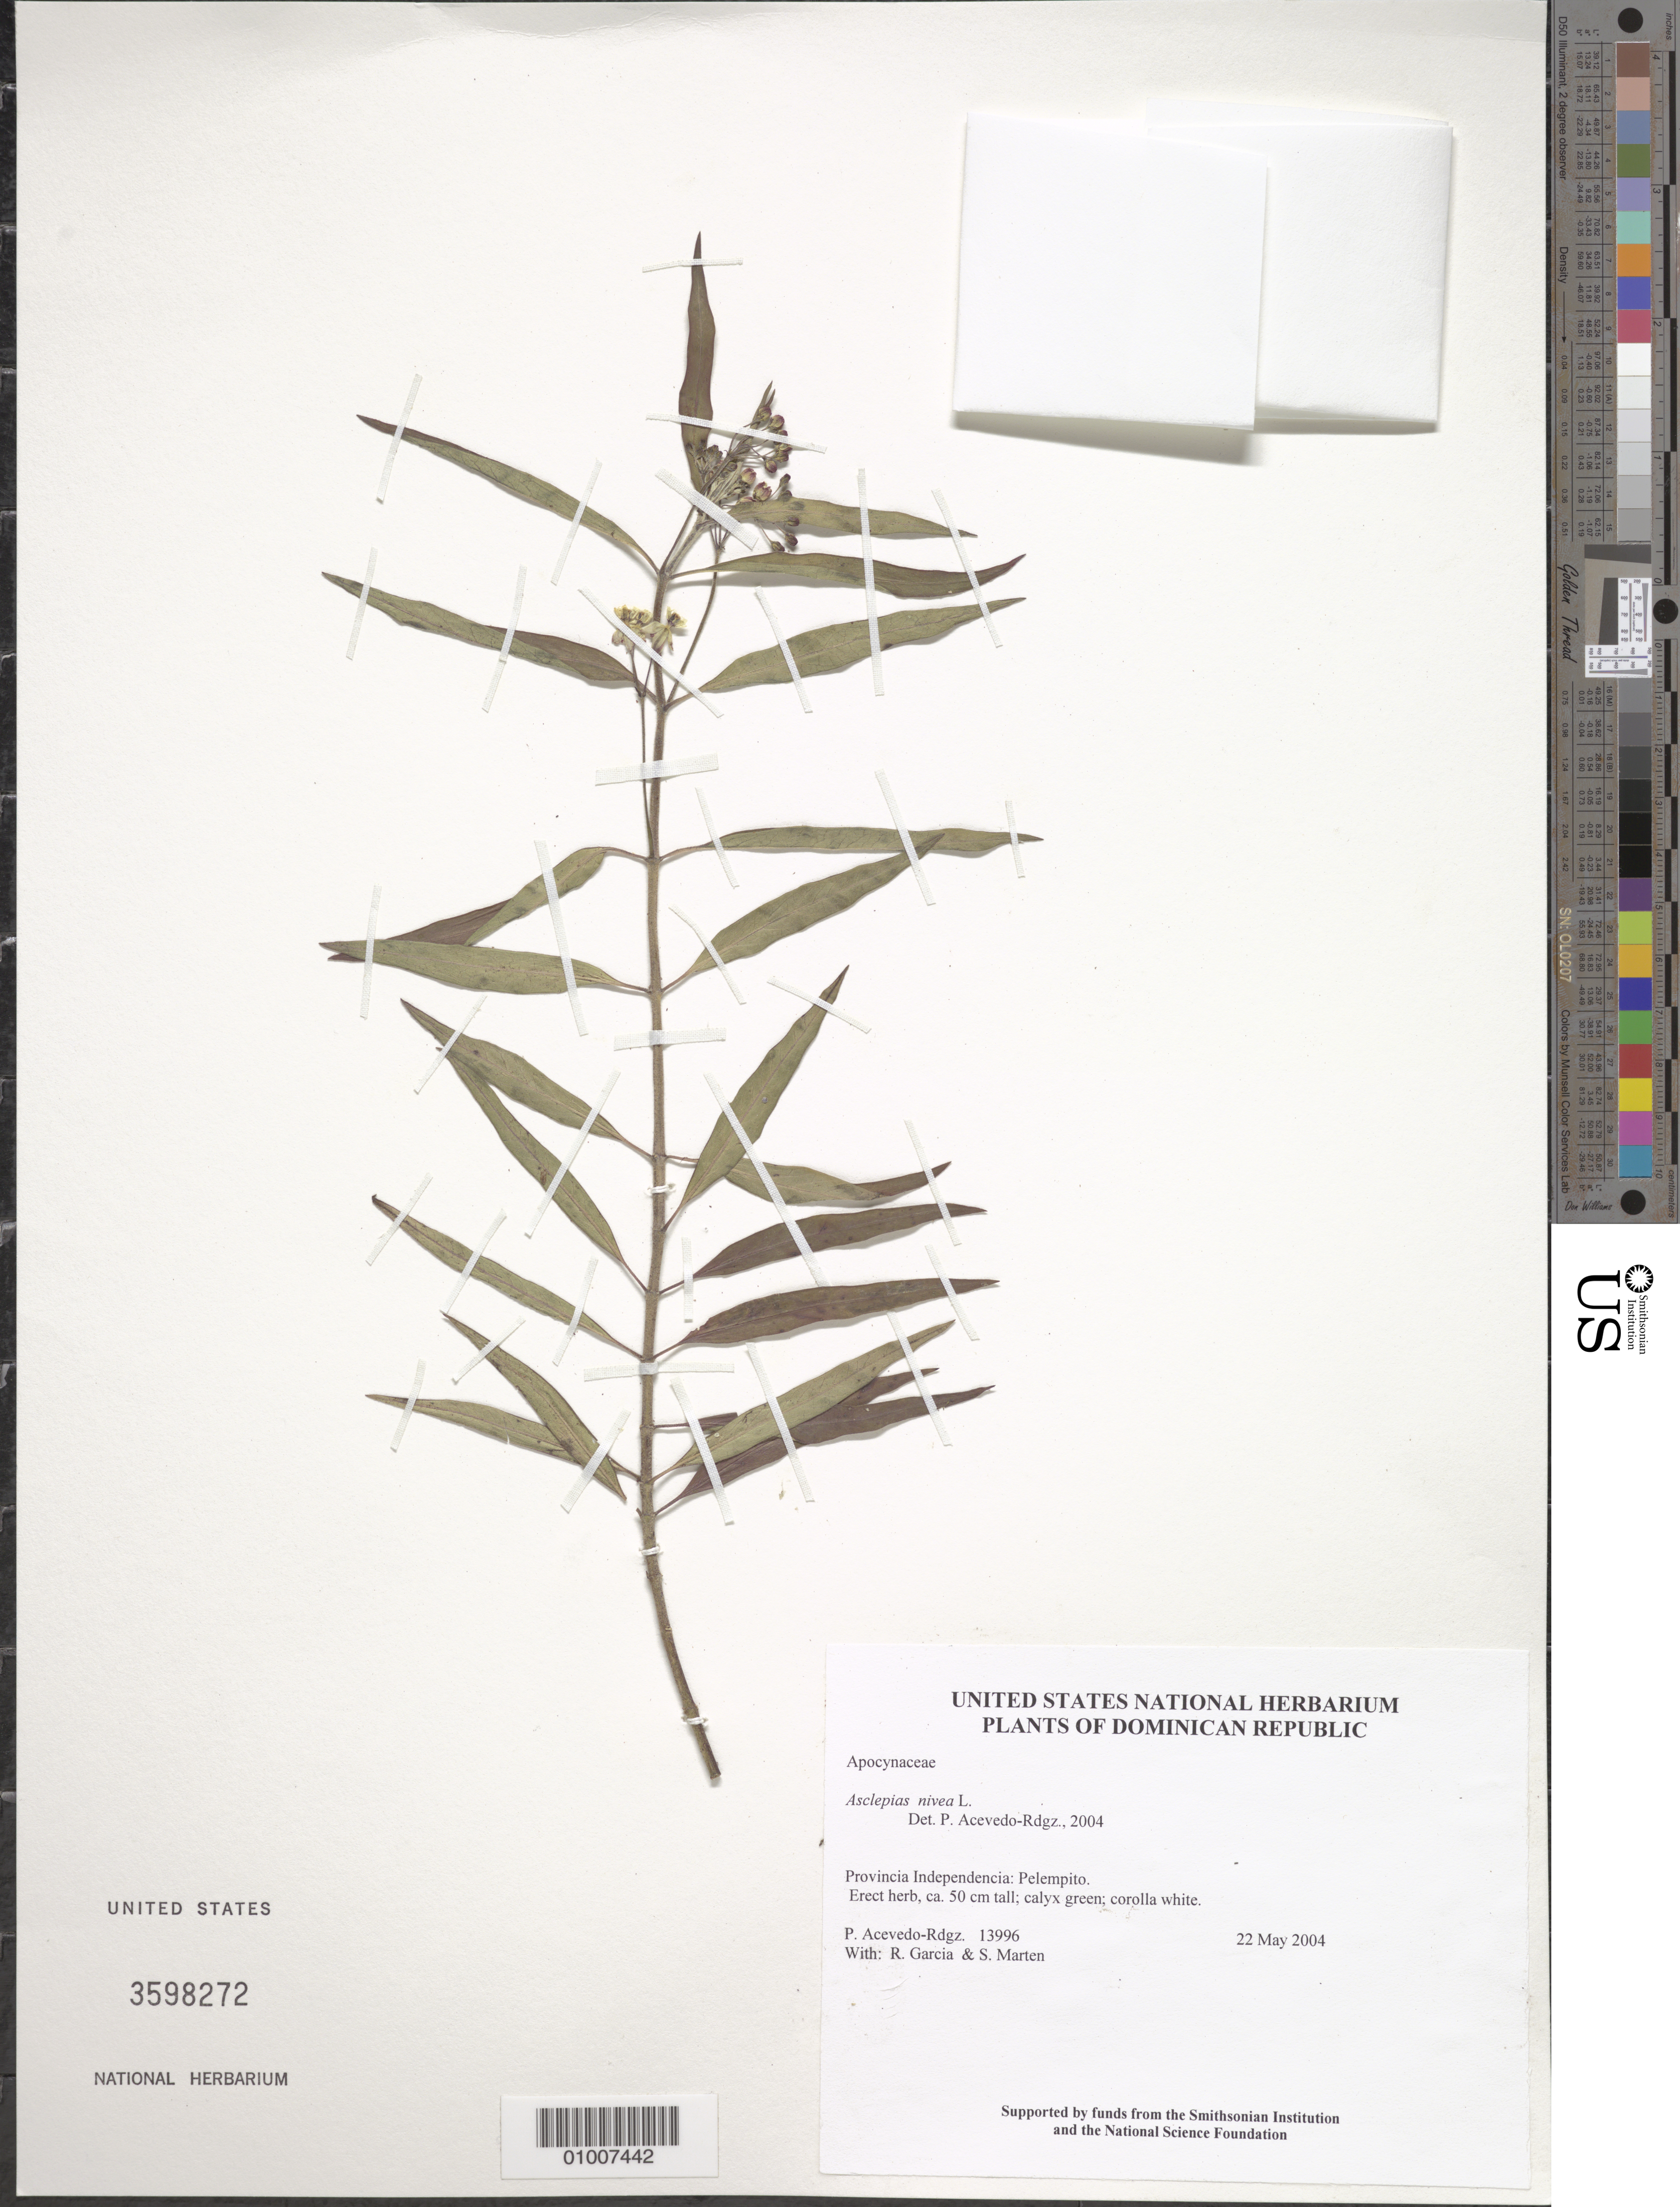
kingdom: Plantae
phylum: Tracheophyta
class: Magnoliopsida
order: Gentianales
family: Apocynaceae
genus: Asclepias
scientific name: Asclepias nivea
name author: L.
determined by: Acevedo-Rodríguez, P., (BOT), Smithsonian Institution - National Museum of Natural History (UNITED STATES)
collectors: P. Acevedo-Rodr., R. G. García & S. Marten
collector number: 13996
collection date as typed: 22 May 2004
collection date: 2004-05-22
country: Dominican Republic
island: Hispaniola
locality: Provincia Independencia: Pelempito.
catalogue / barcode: US 3598272